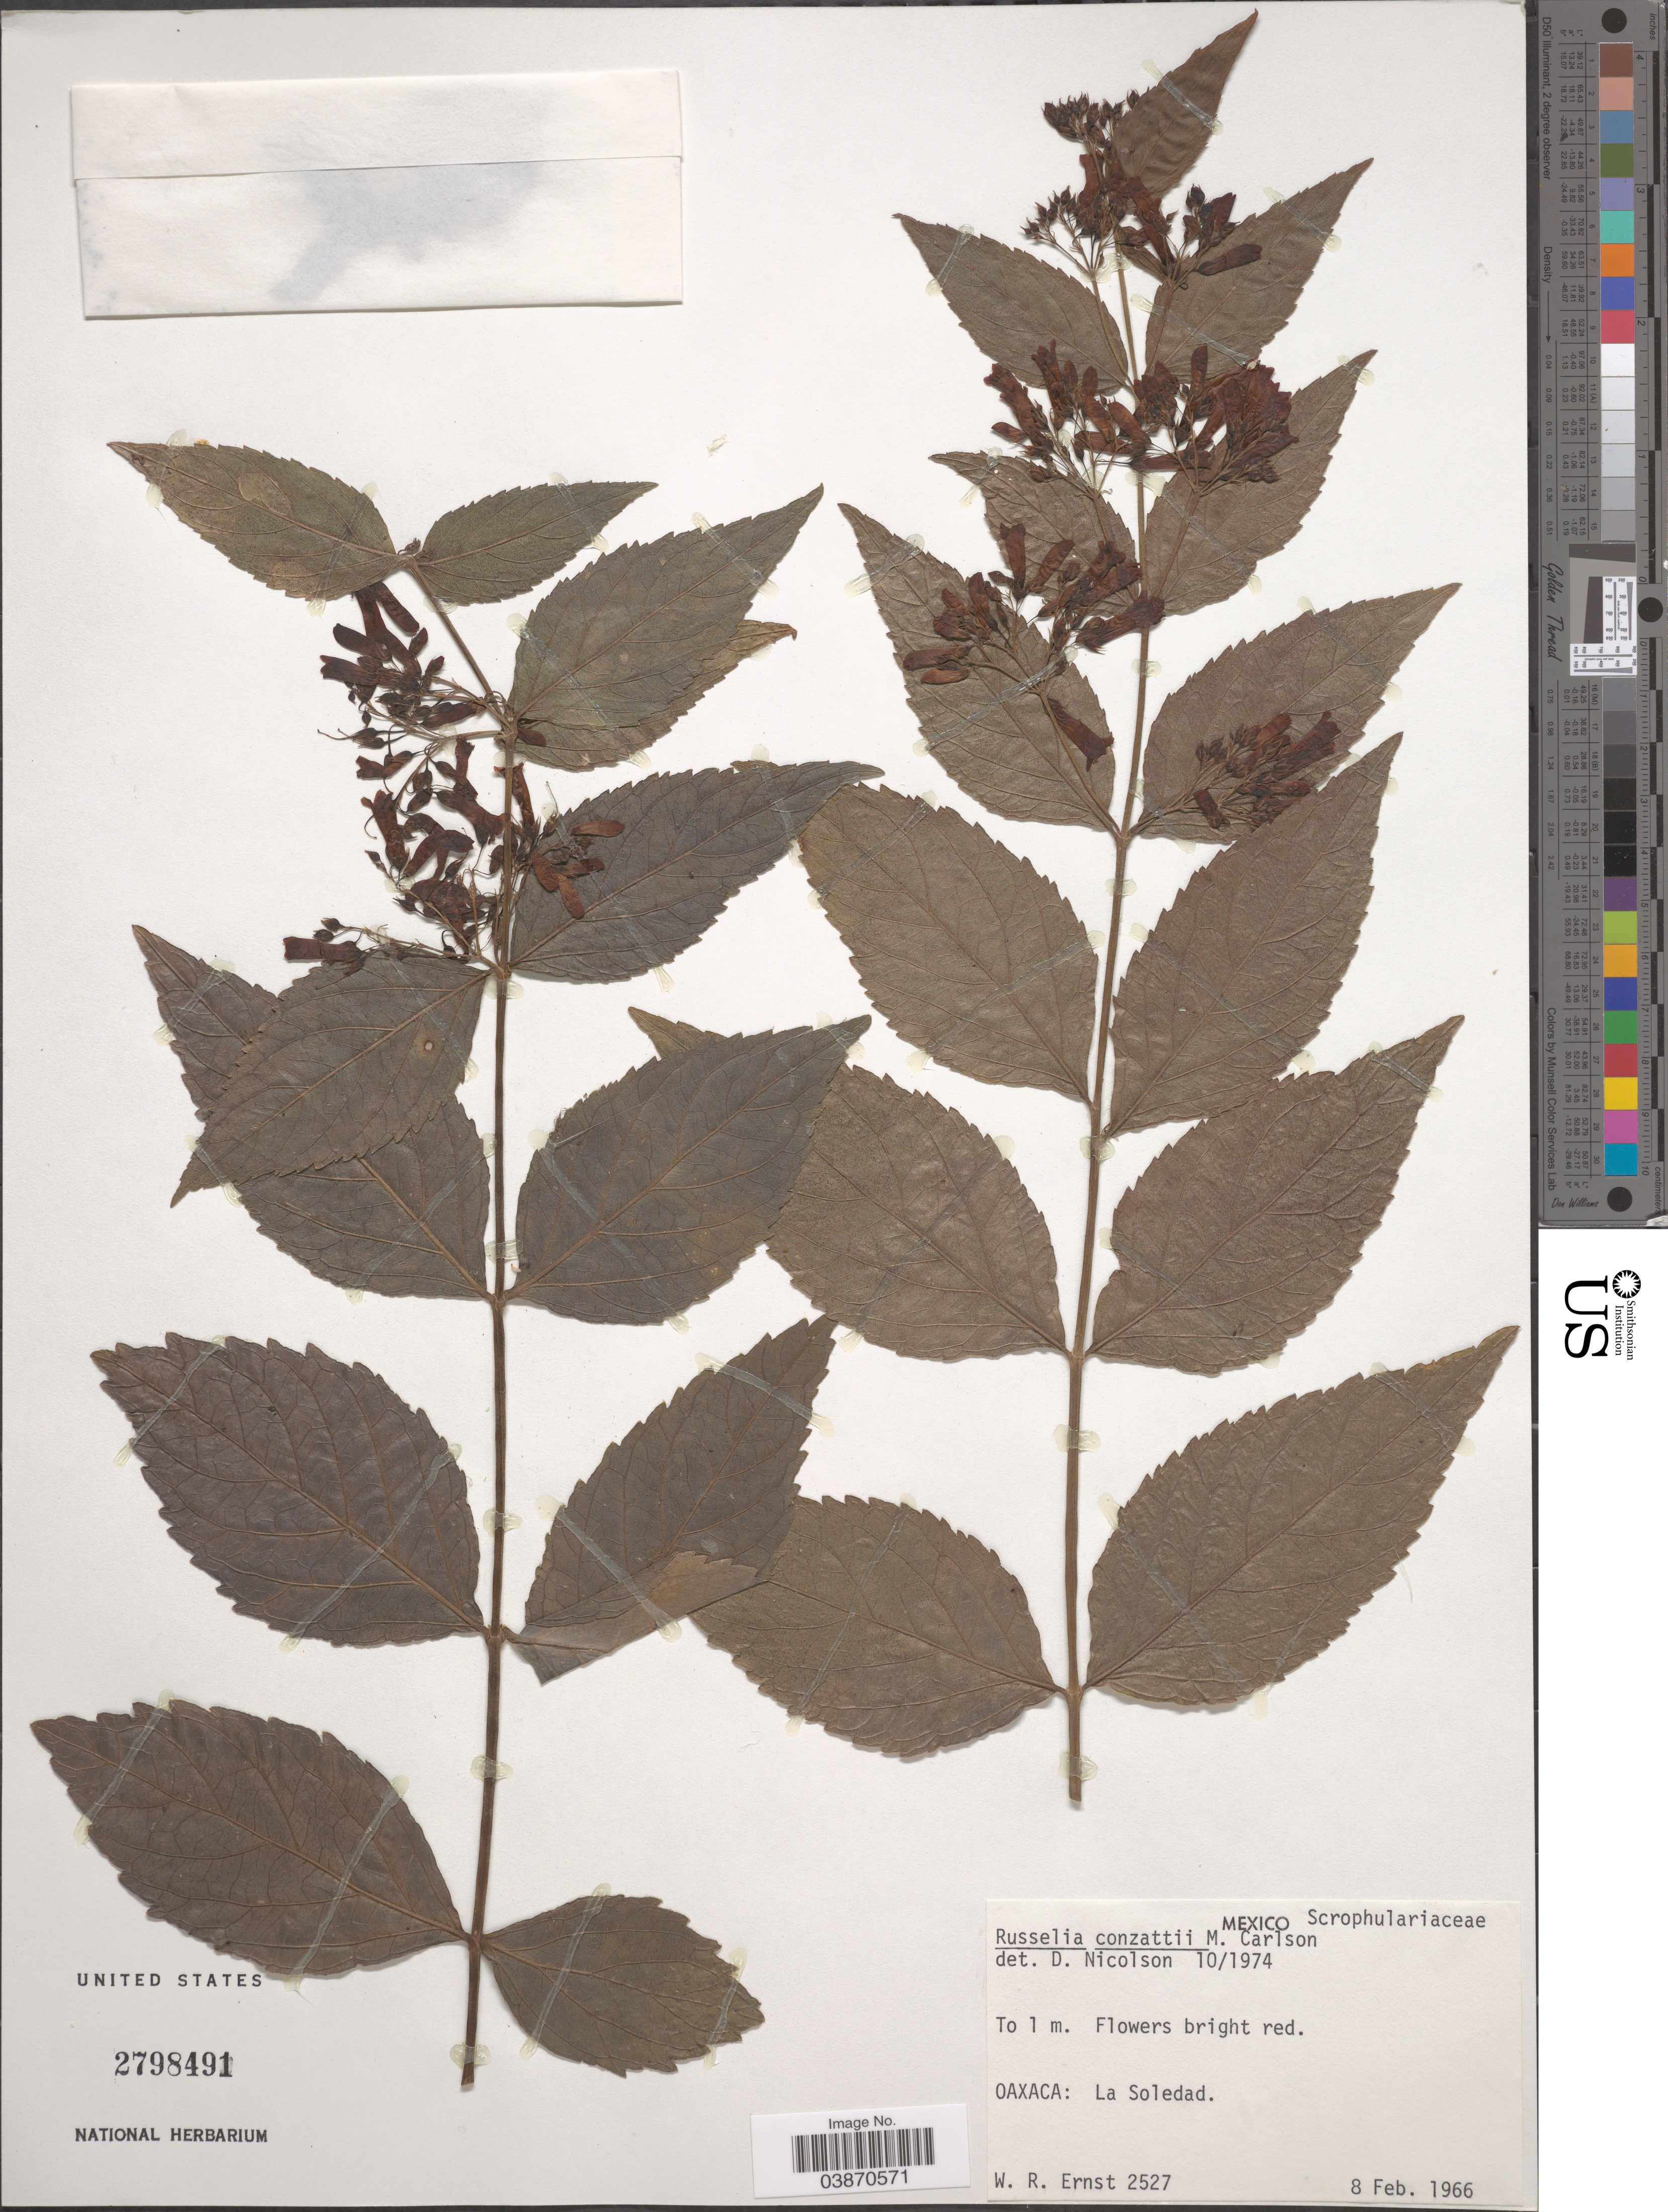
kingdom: Plantae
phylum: Tracheophyta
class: Magnoliopsida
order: Lamiales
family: Plantaginaceae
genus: Russelia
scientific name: Russelia conzattii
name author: Carlson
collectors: W. R. Ernst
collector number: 2527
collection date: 1966-02-08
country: Mexico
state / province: Oaxaca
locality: La Soledad.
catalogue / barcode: US 2798491